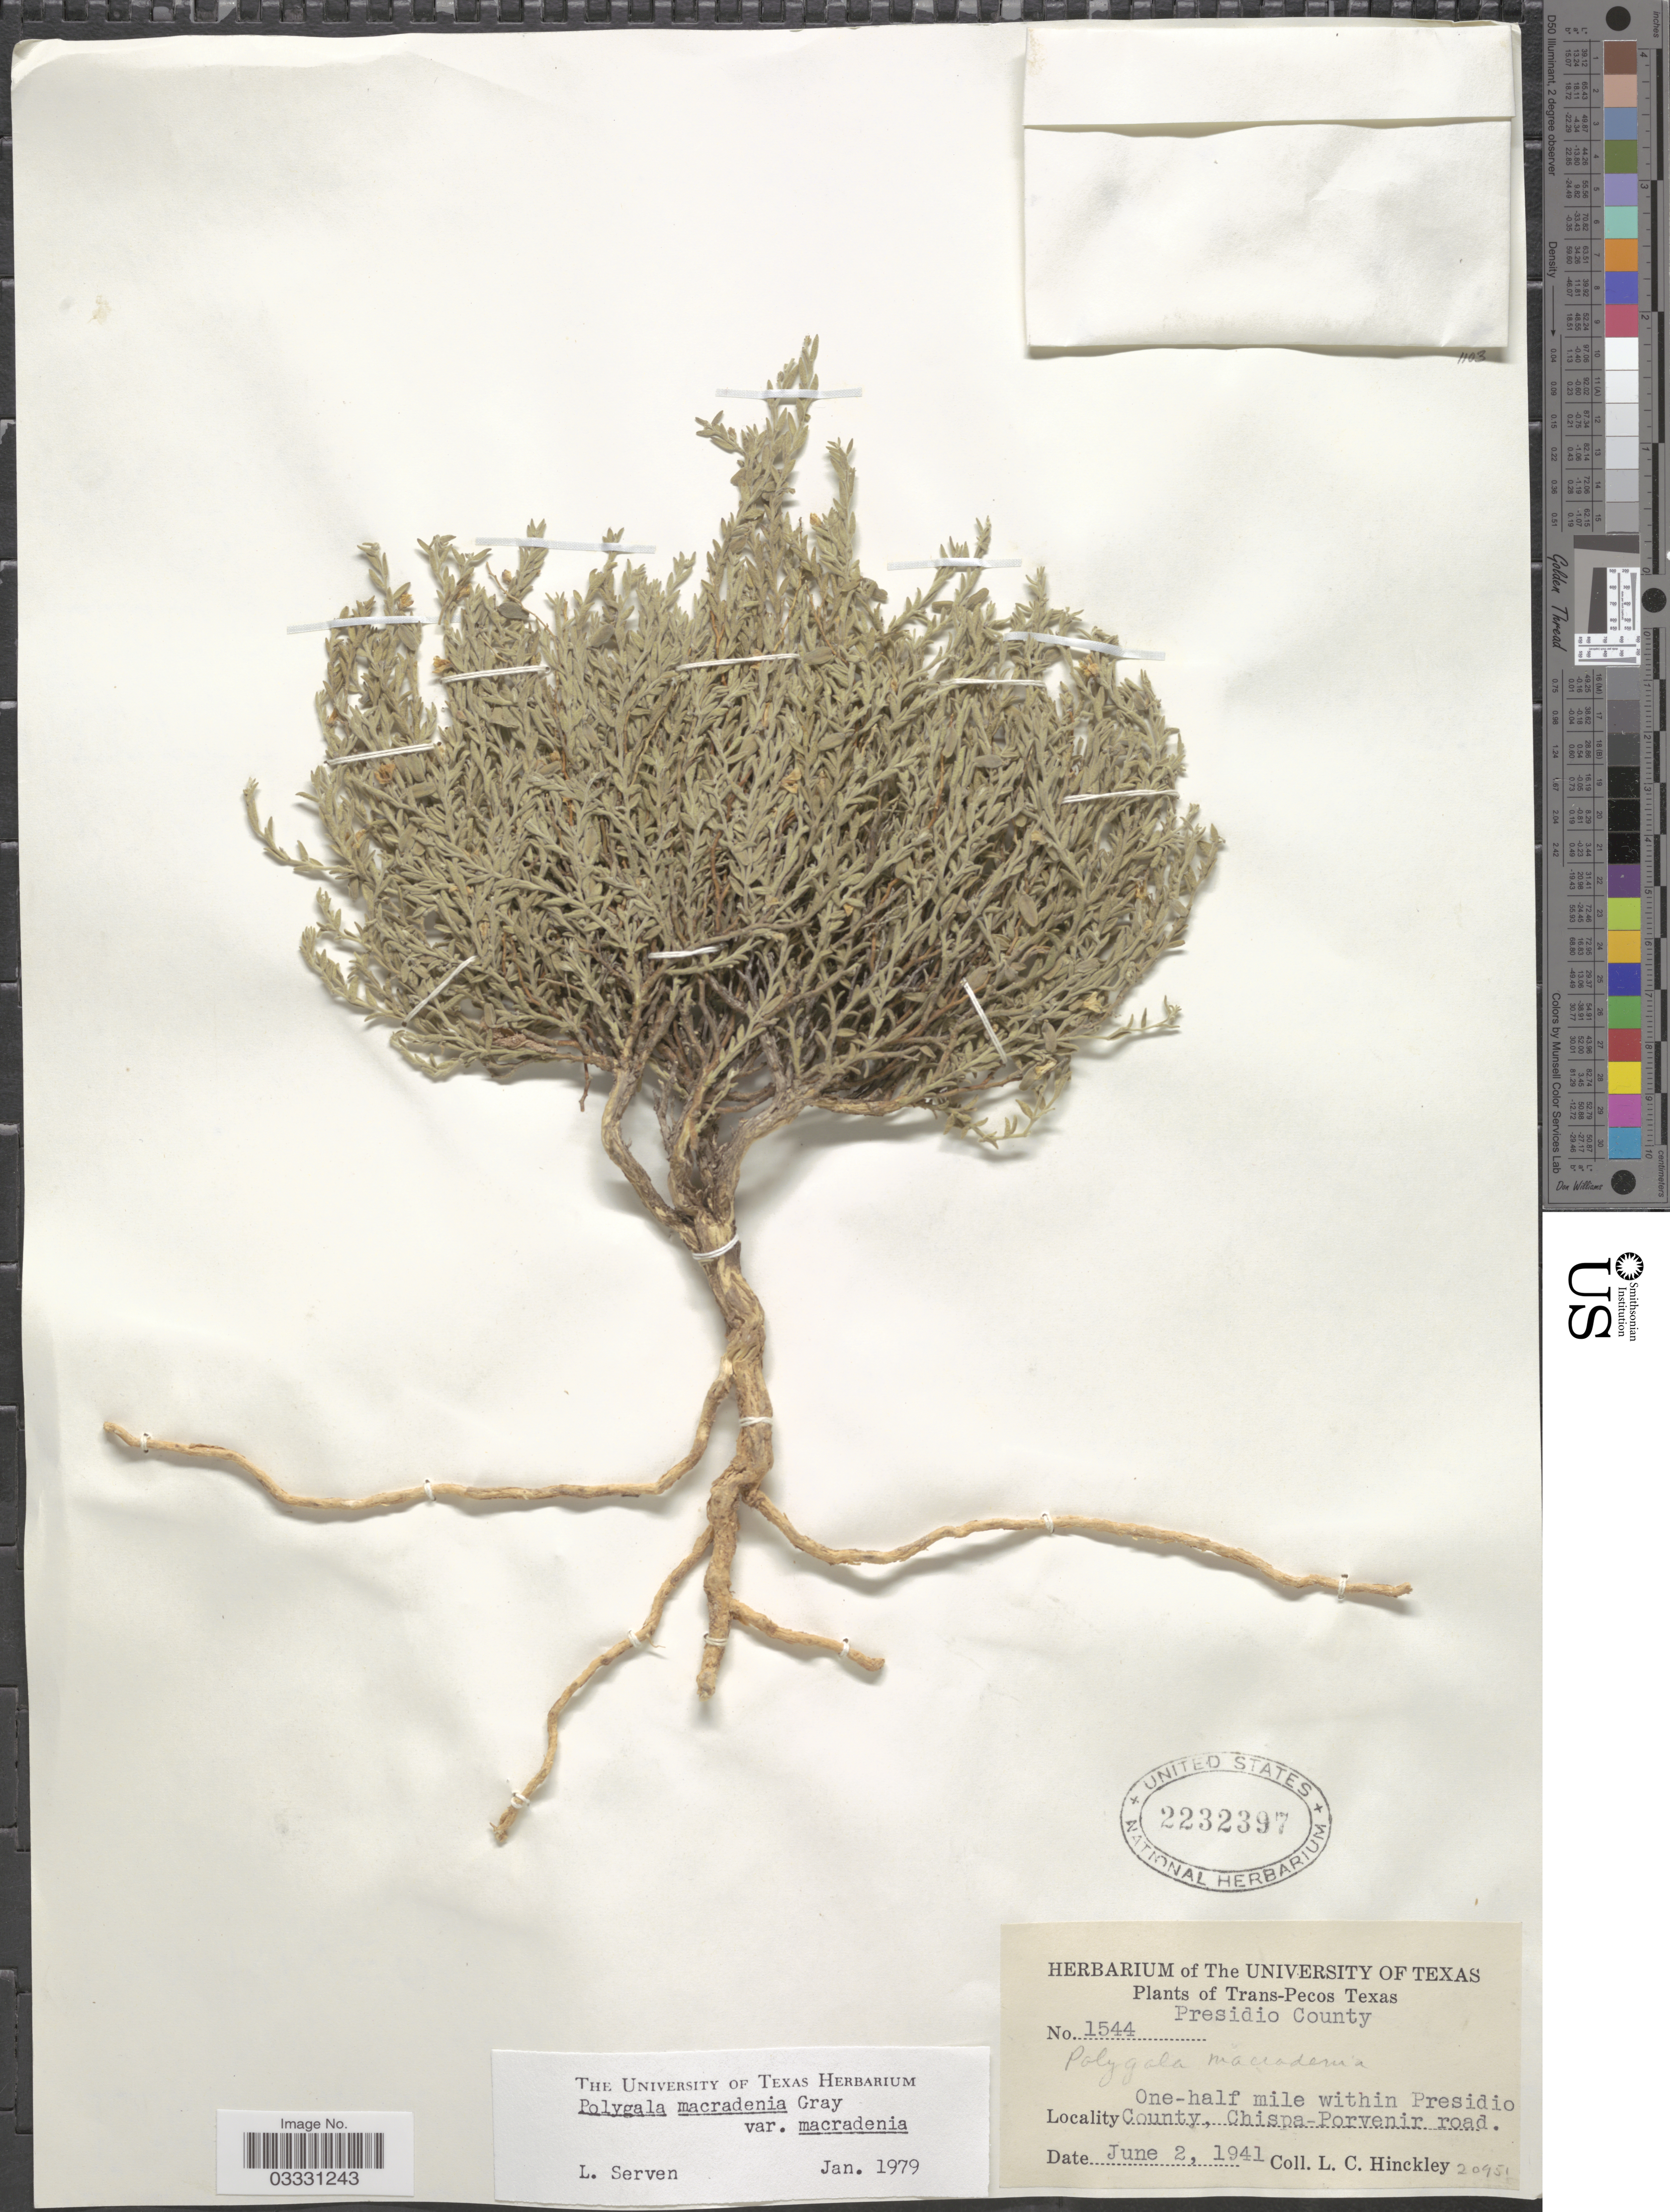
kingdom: Plantae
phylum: Tracheophyta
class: Magnoliopsida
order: Fabales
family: Polygalaceae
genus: Hebecarpa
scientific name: Hebecarpa macradenia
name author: (A. Gray) J.R. Abbott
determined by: Strong, Mark T., (BOT), Smithsonian Institution - National Museum of Natural History (UNITED STATES)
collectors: L. Hinckley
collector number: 20951?/1544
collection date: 1941-06-02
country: United States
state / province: Texas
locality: Trans-Pecos Texas. Presidio County. One-half mile within Presidio County, Chispa-Porvenir road.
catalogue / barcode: US 2232397